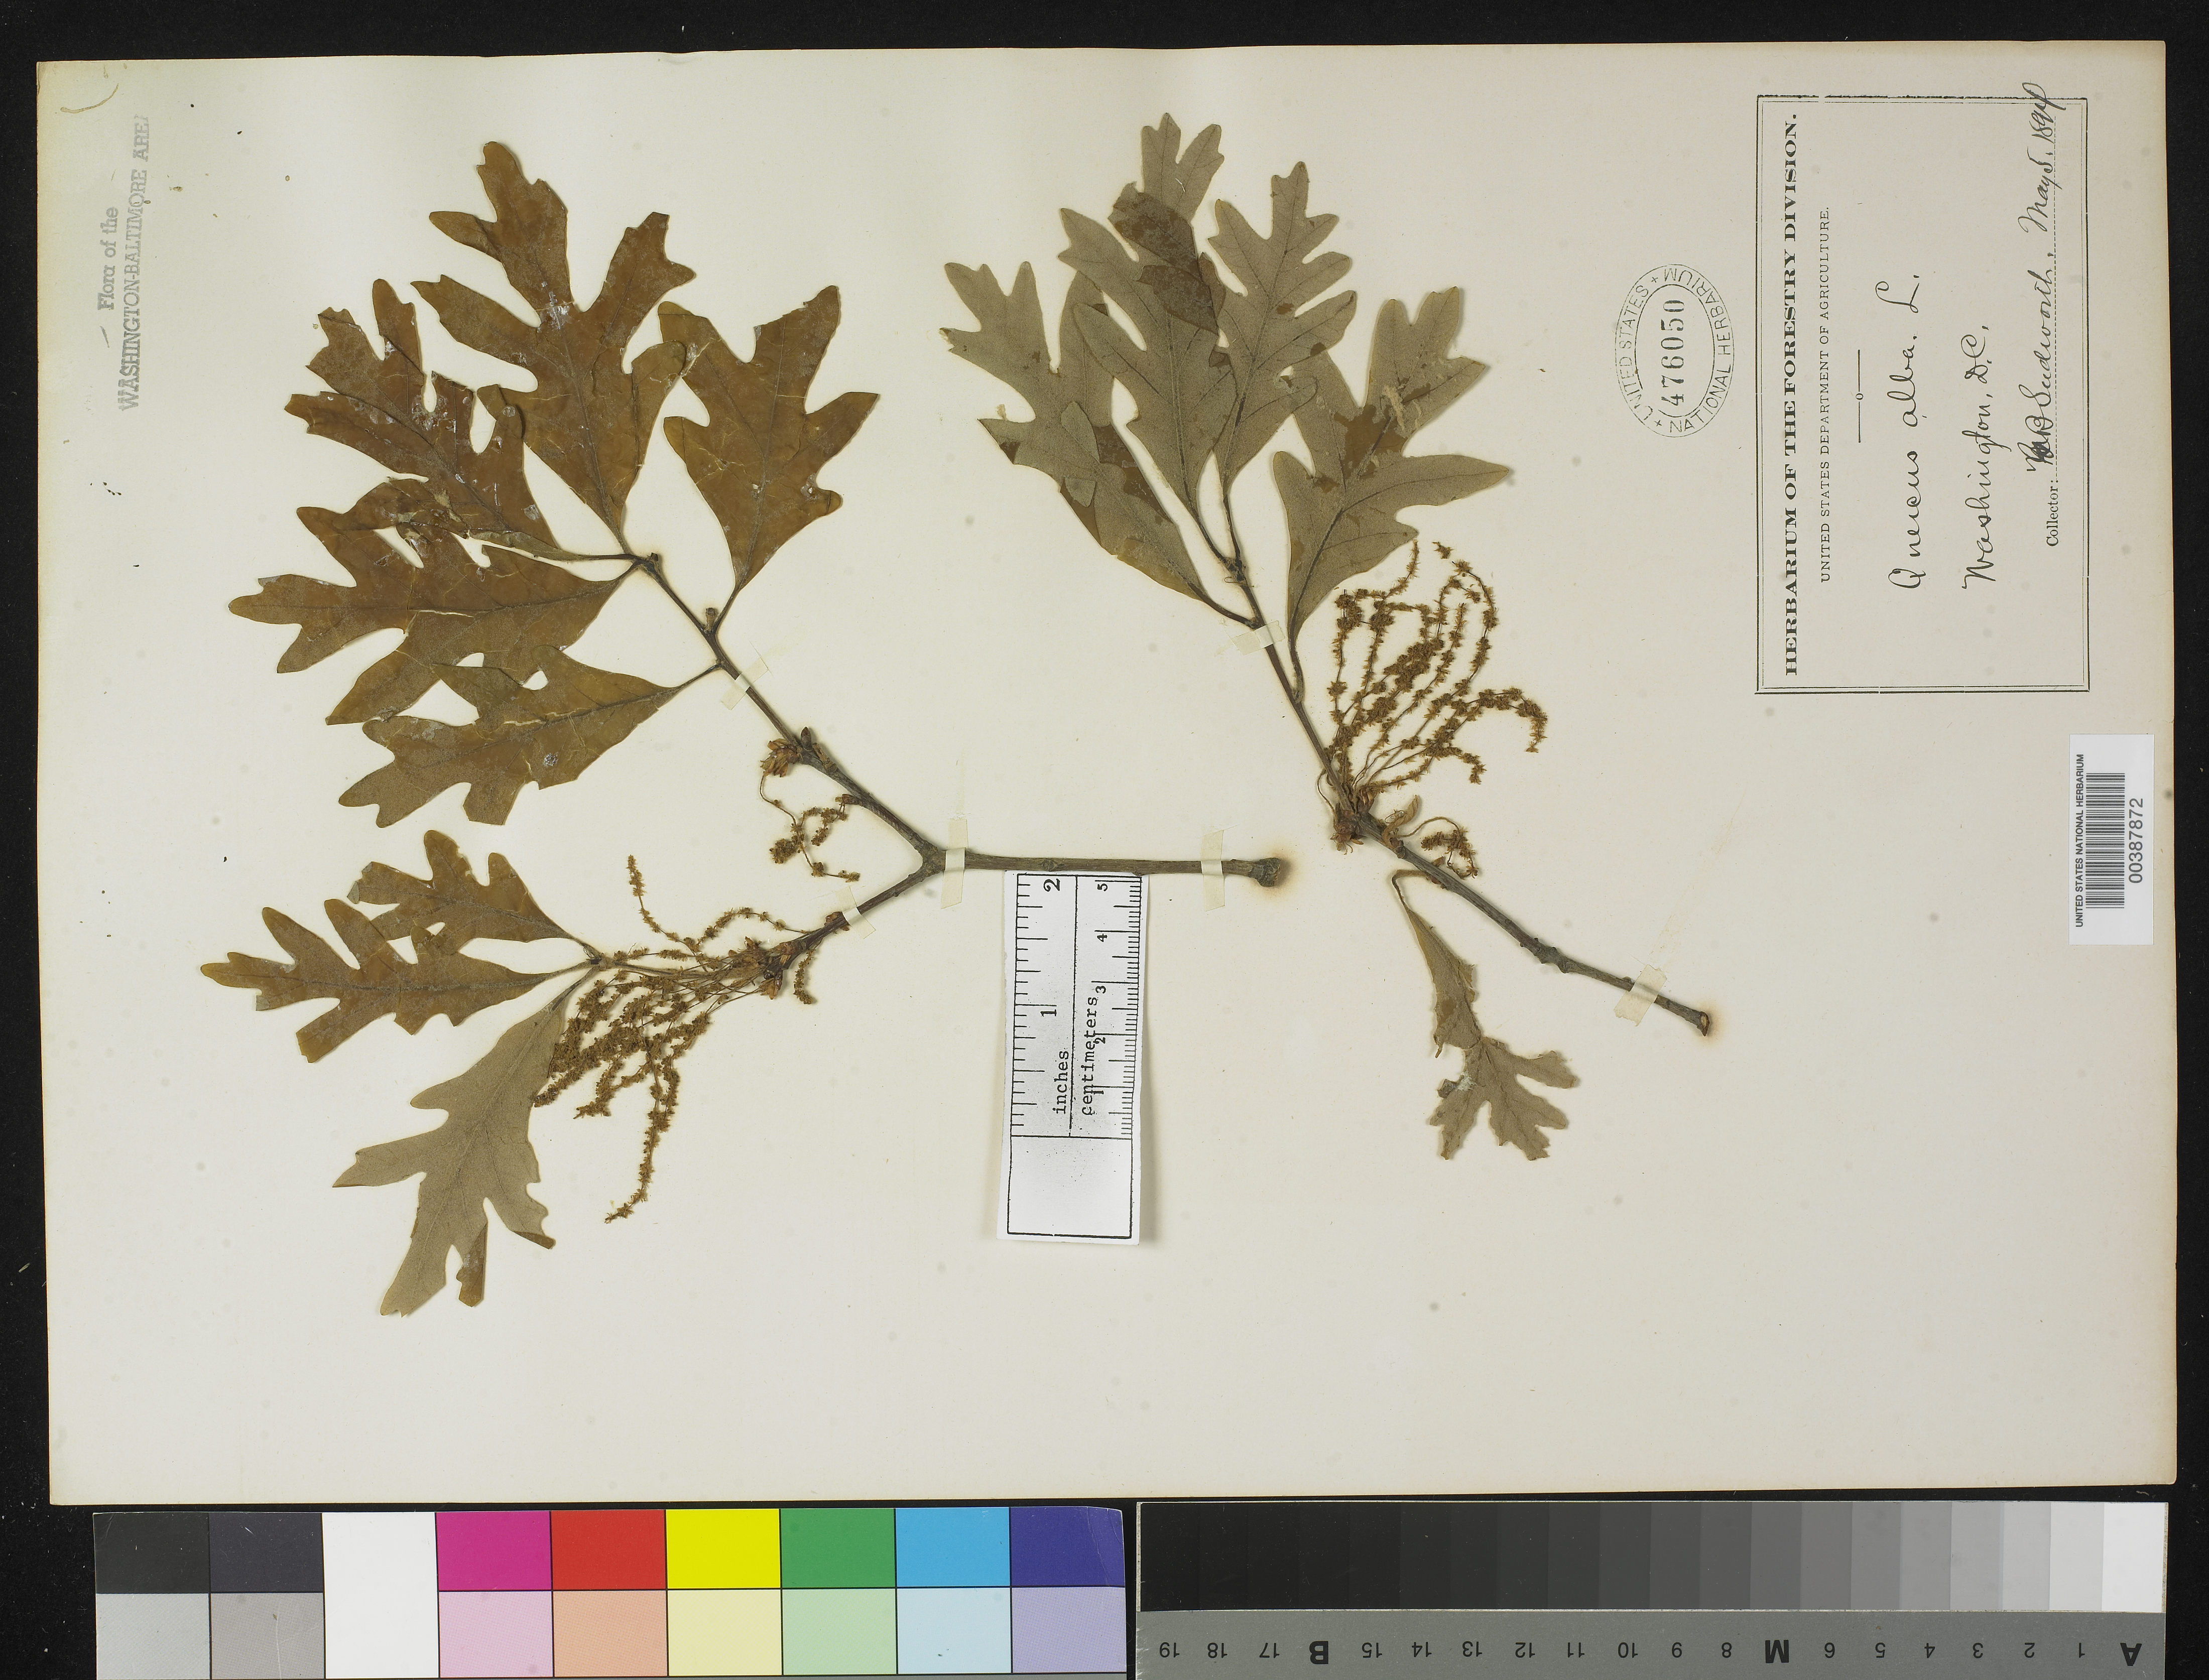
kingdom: Plantae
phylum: Tracheophyta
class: Magnoliopsida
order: Fagales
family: Fagaceae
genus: Quercus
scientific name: Quercus alba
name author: L.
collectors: G. B. Sudworth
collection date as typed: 05 May 1894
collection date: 1894-05-05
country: United States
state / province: District of Columbia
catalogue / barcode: US 476050